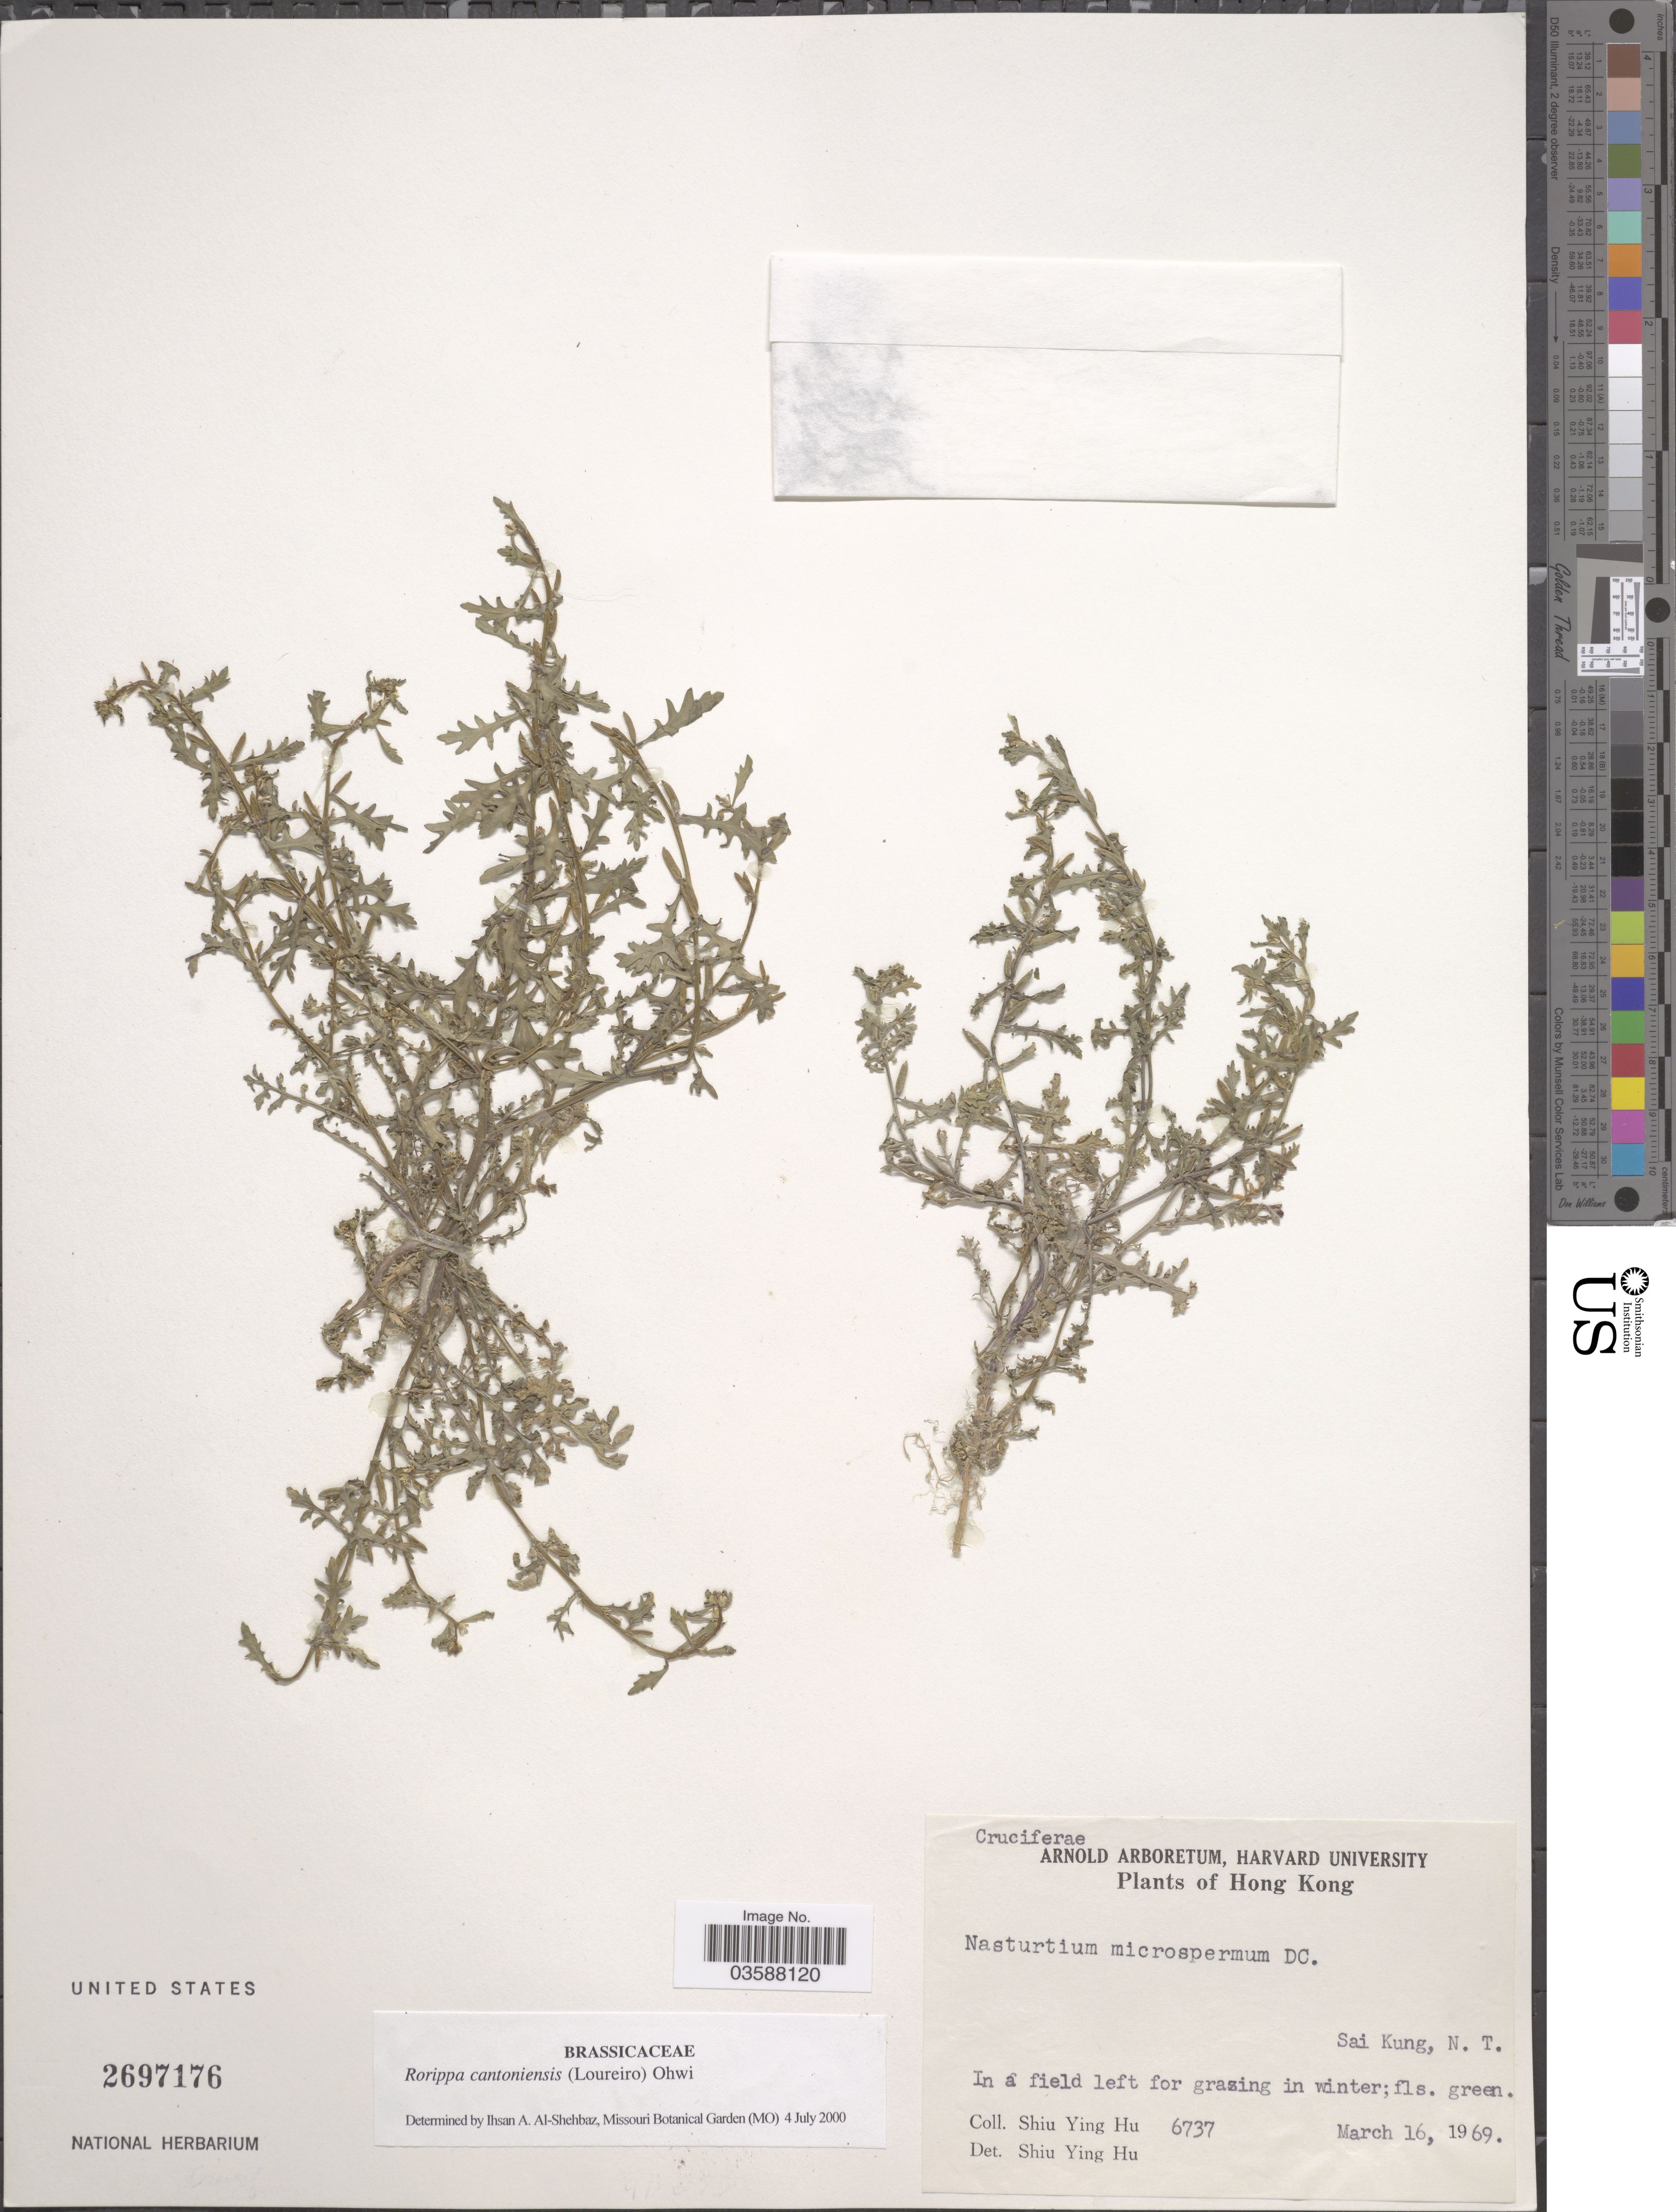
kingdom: Plantae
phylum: Tracheophyta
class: Magnoliopsida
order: Brassicales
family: Brassicaceae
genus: Rorippa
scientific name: Rorippa cantoniensis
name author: (Lour.) Ohwi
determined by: Al-Shehbaz, I. A., (MO), Missouri Botanical Garden (UNITED STATES)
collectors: S. Y. Hu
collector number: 6737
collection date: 1969-03-16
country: China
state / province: Hong Kong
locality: Sai Kung, N. T.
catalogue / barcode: US 2697176